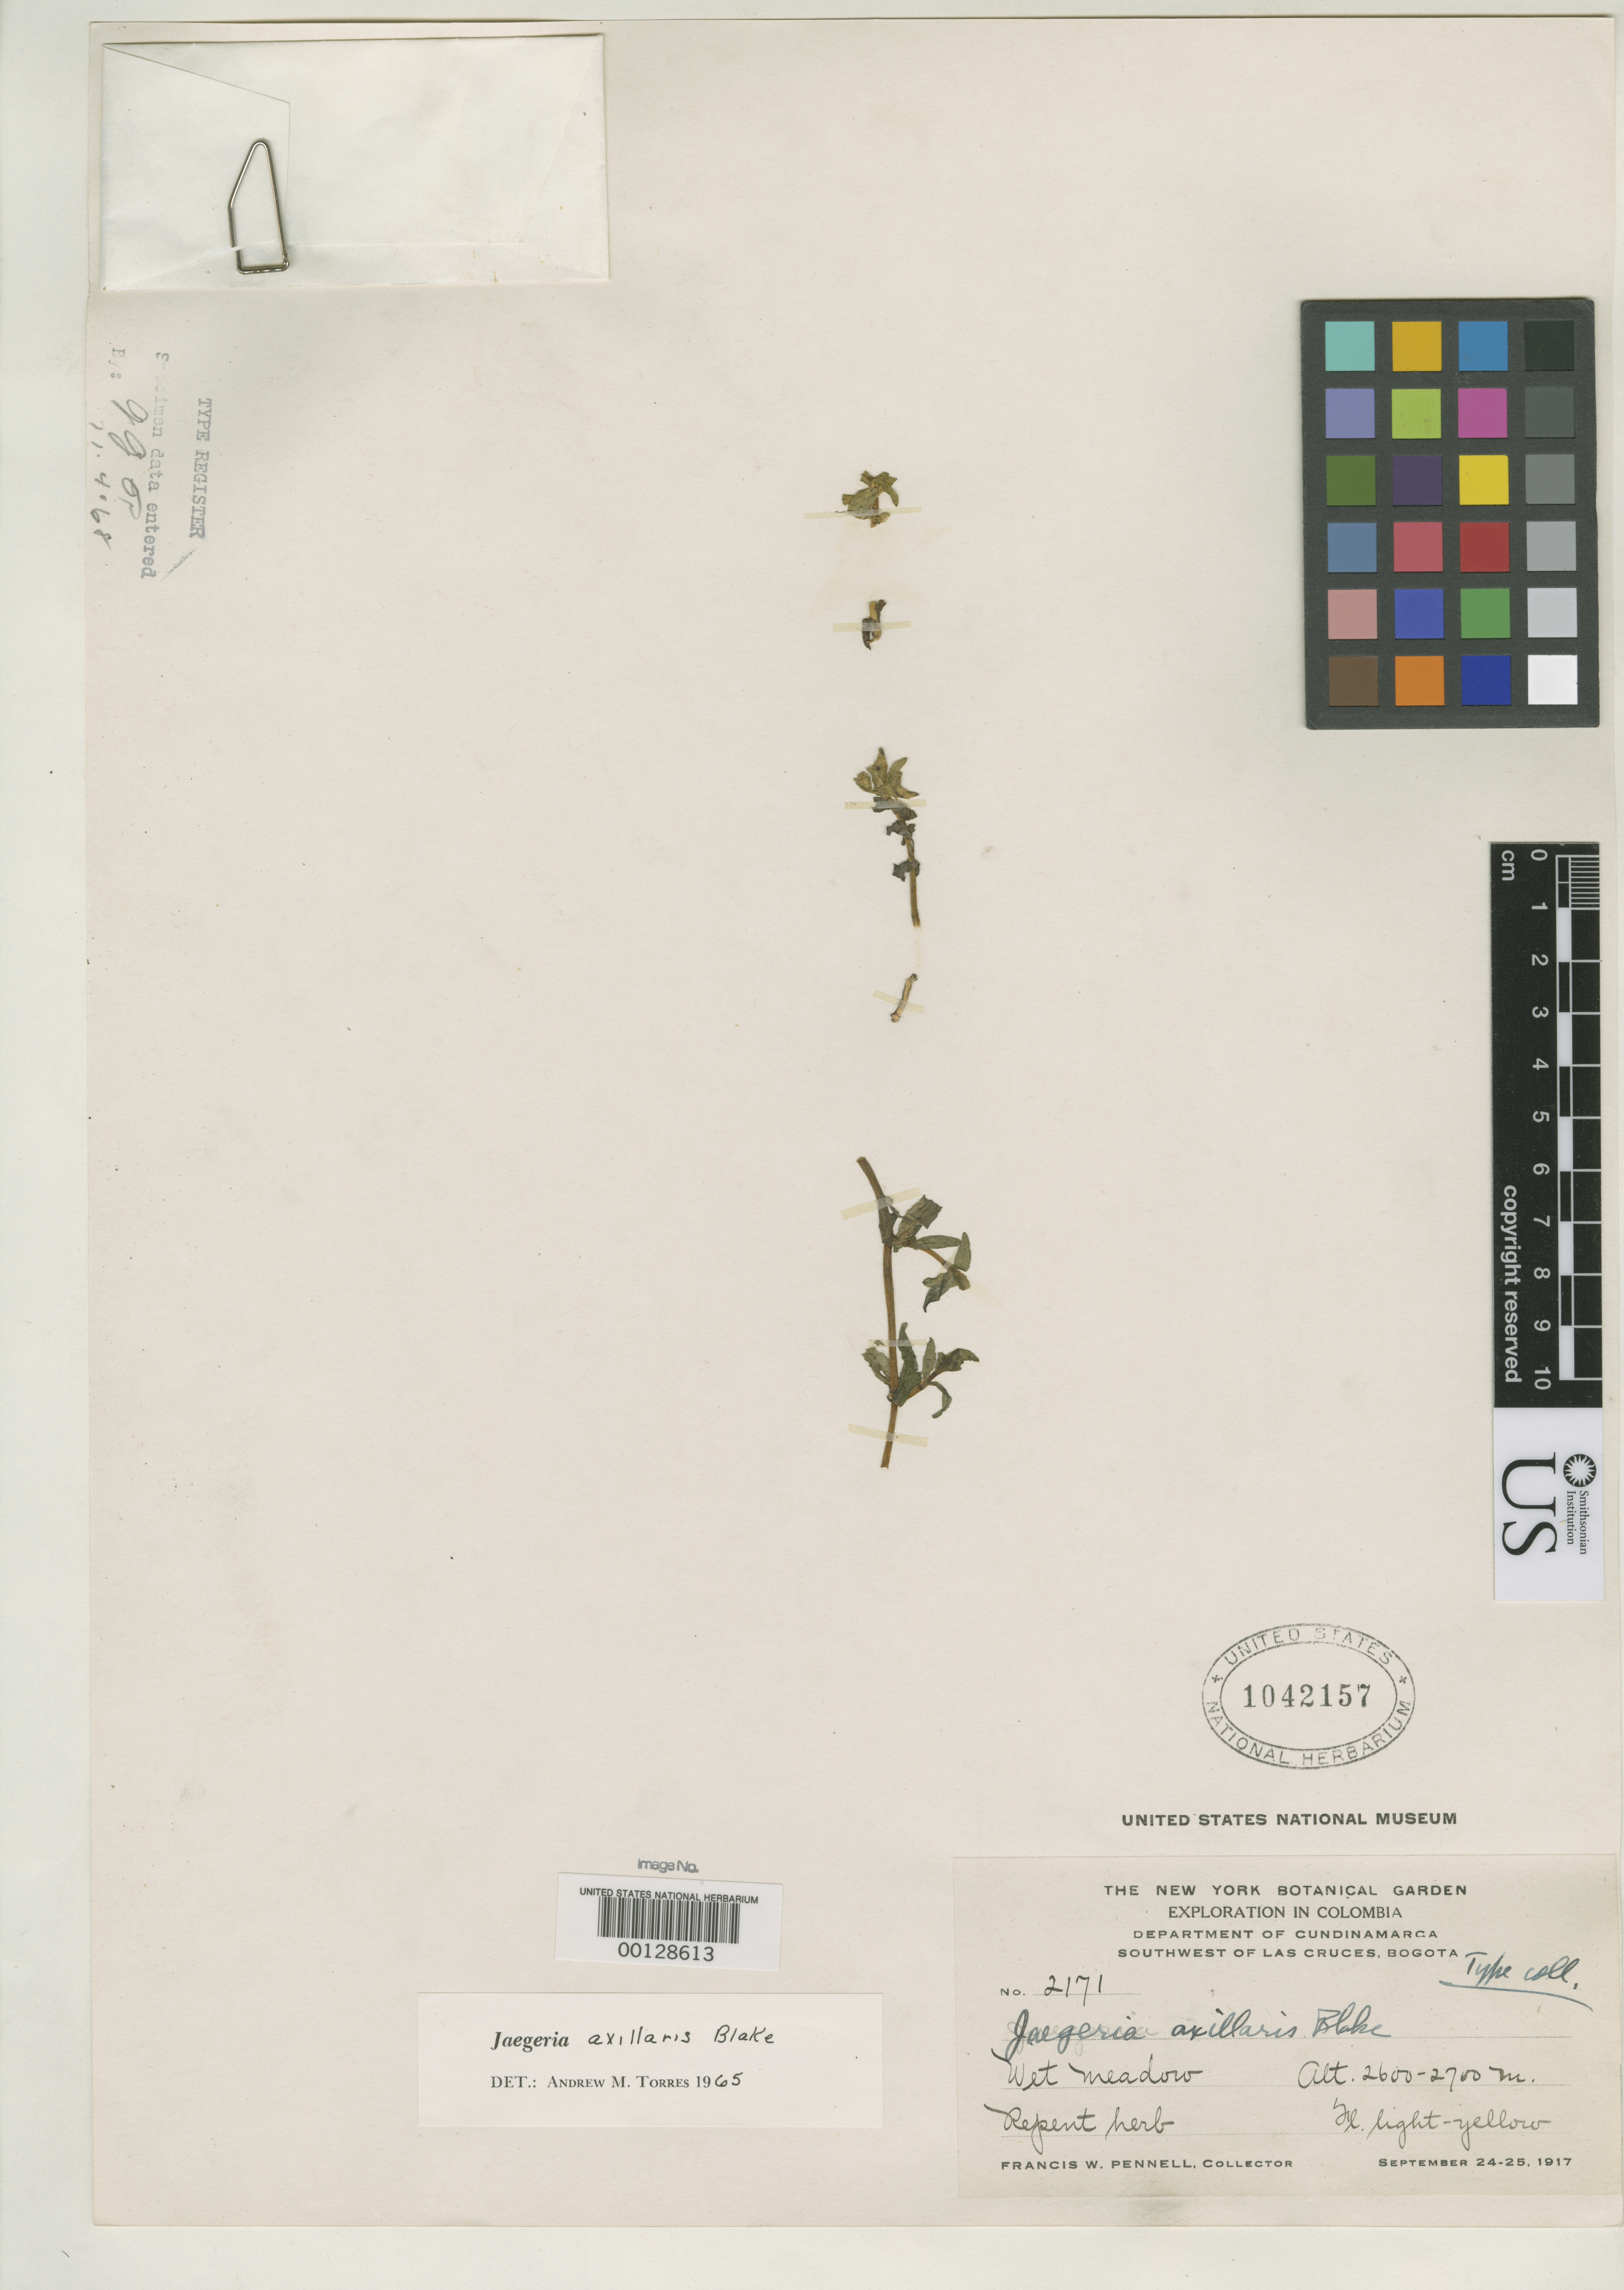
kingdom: Plantae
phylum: Tracheophyta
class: Magnoliopsida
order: Asterales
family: Asteraceae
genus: Jaegeria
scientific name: Jaegeria axillaris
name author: S.F. Blake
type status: Isotype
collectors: F. W. Pennell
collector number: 2171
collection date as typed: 24 Sep 1917 to 25 Sep 1917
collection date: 1917-09-24/1917-09-25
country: Colombia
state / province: Bogota D.C.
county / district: Bogotá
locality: Las Cruces.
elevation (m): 2600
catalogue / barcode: US 1042157